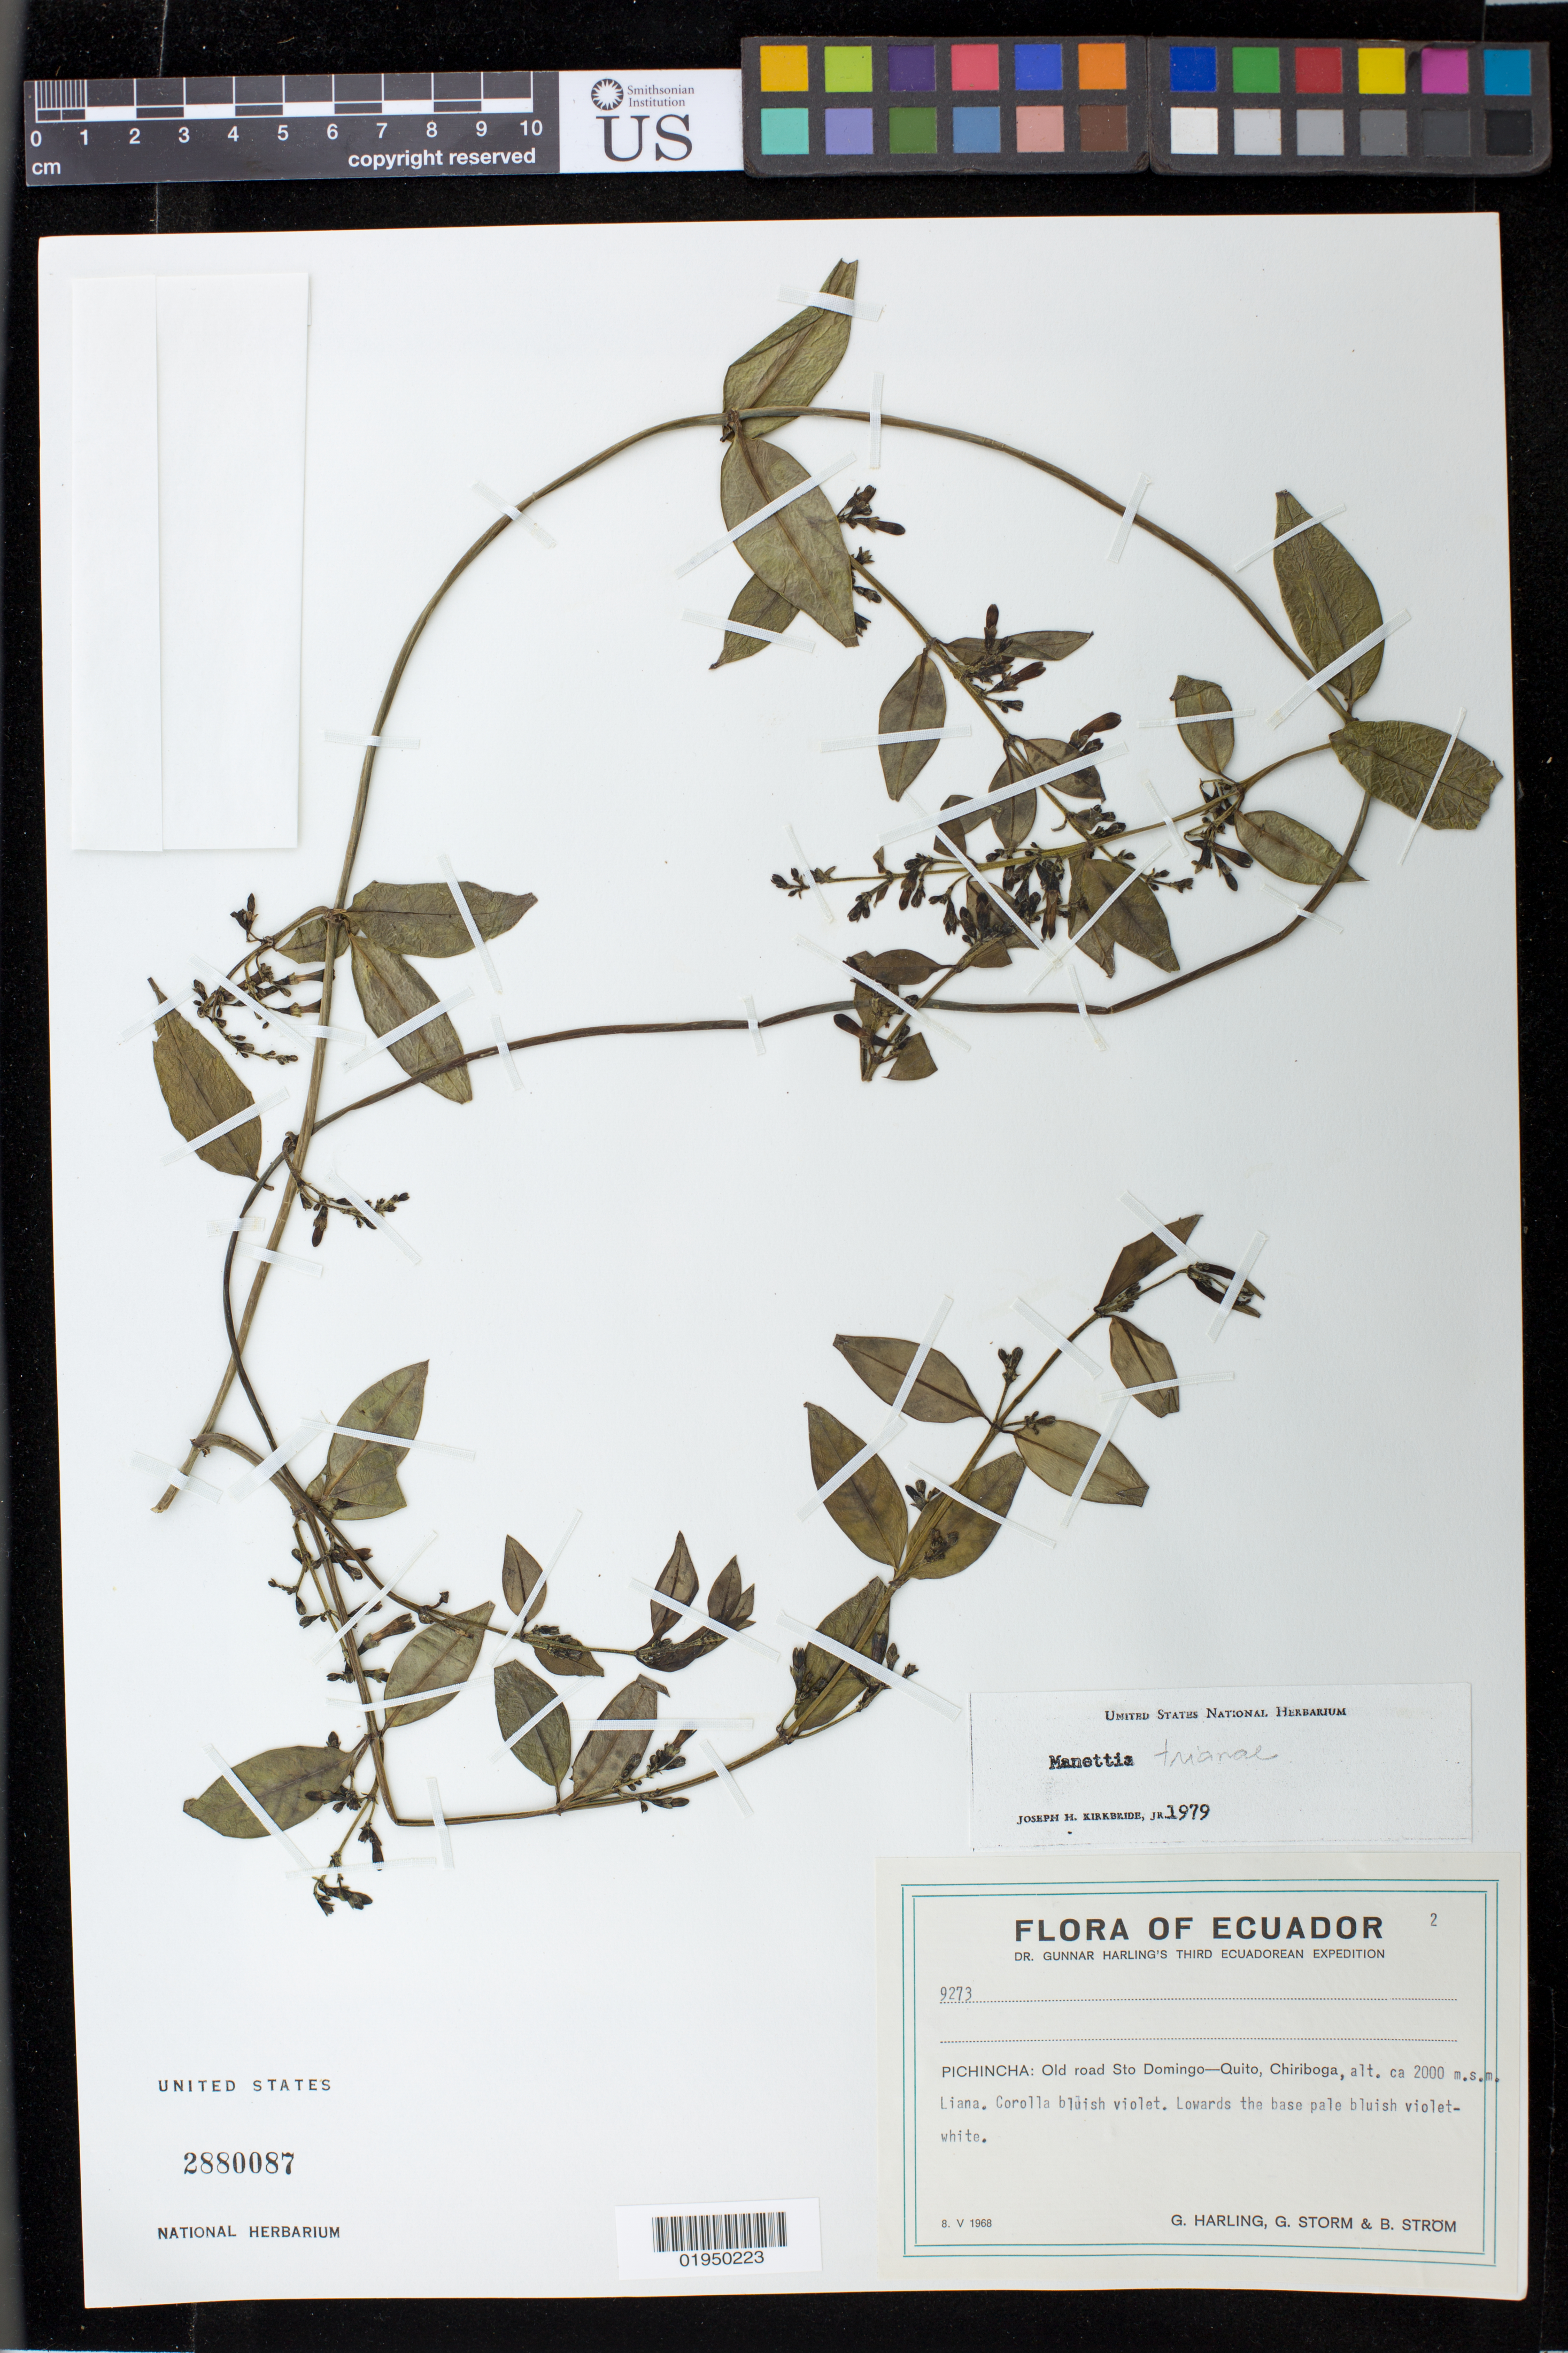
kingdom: Plantae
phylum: Tracheophyta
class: Magnoliopsida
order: Gentianales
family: Rubiaceae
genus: Manettia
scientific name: Manettia trianae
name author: Wernham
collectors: G. Harling, G. Storm & B. Ström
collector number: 9273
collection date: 1968-05-08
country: Ecuador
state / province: Pichincha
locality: Old road Sto Domingo-Quito, Chitiboga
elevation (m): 2000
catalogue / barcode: US 2880087